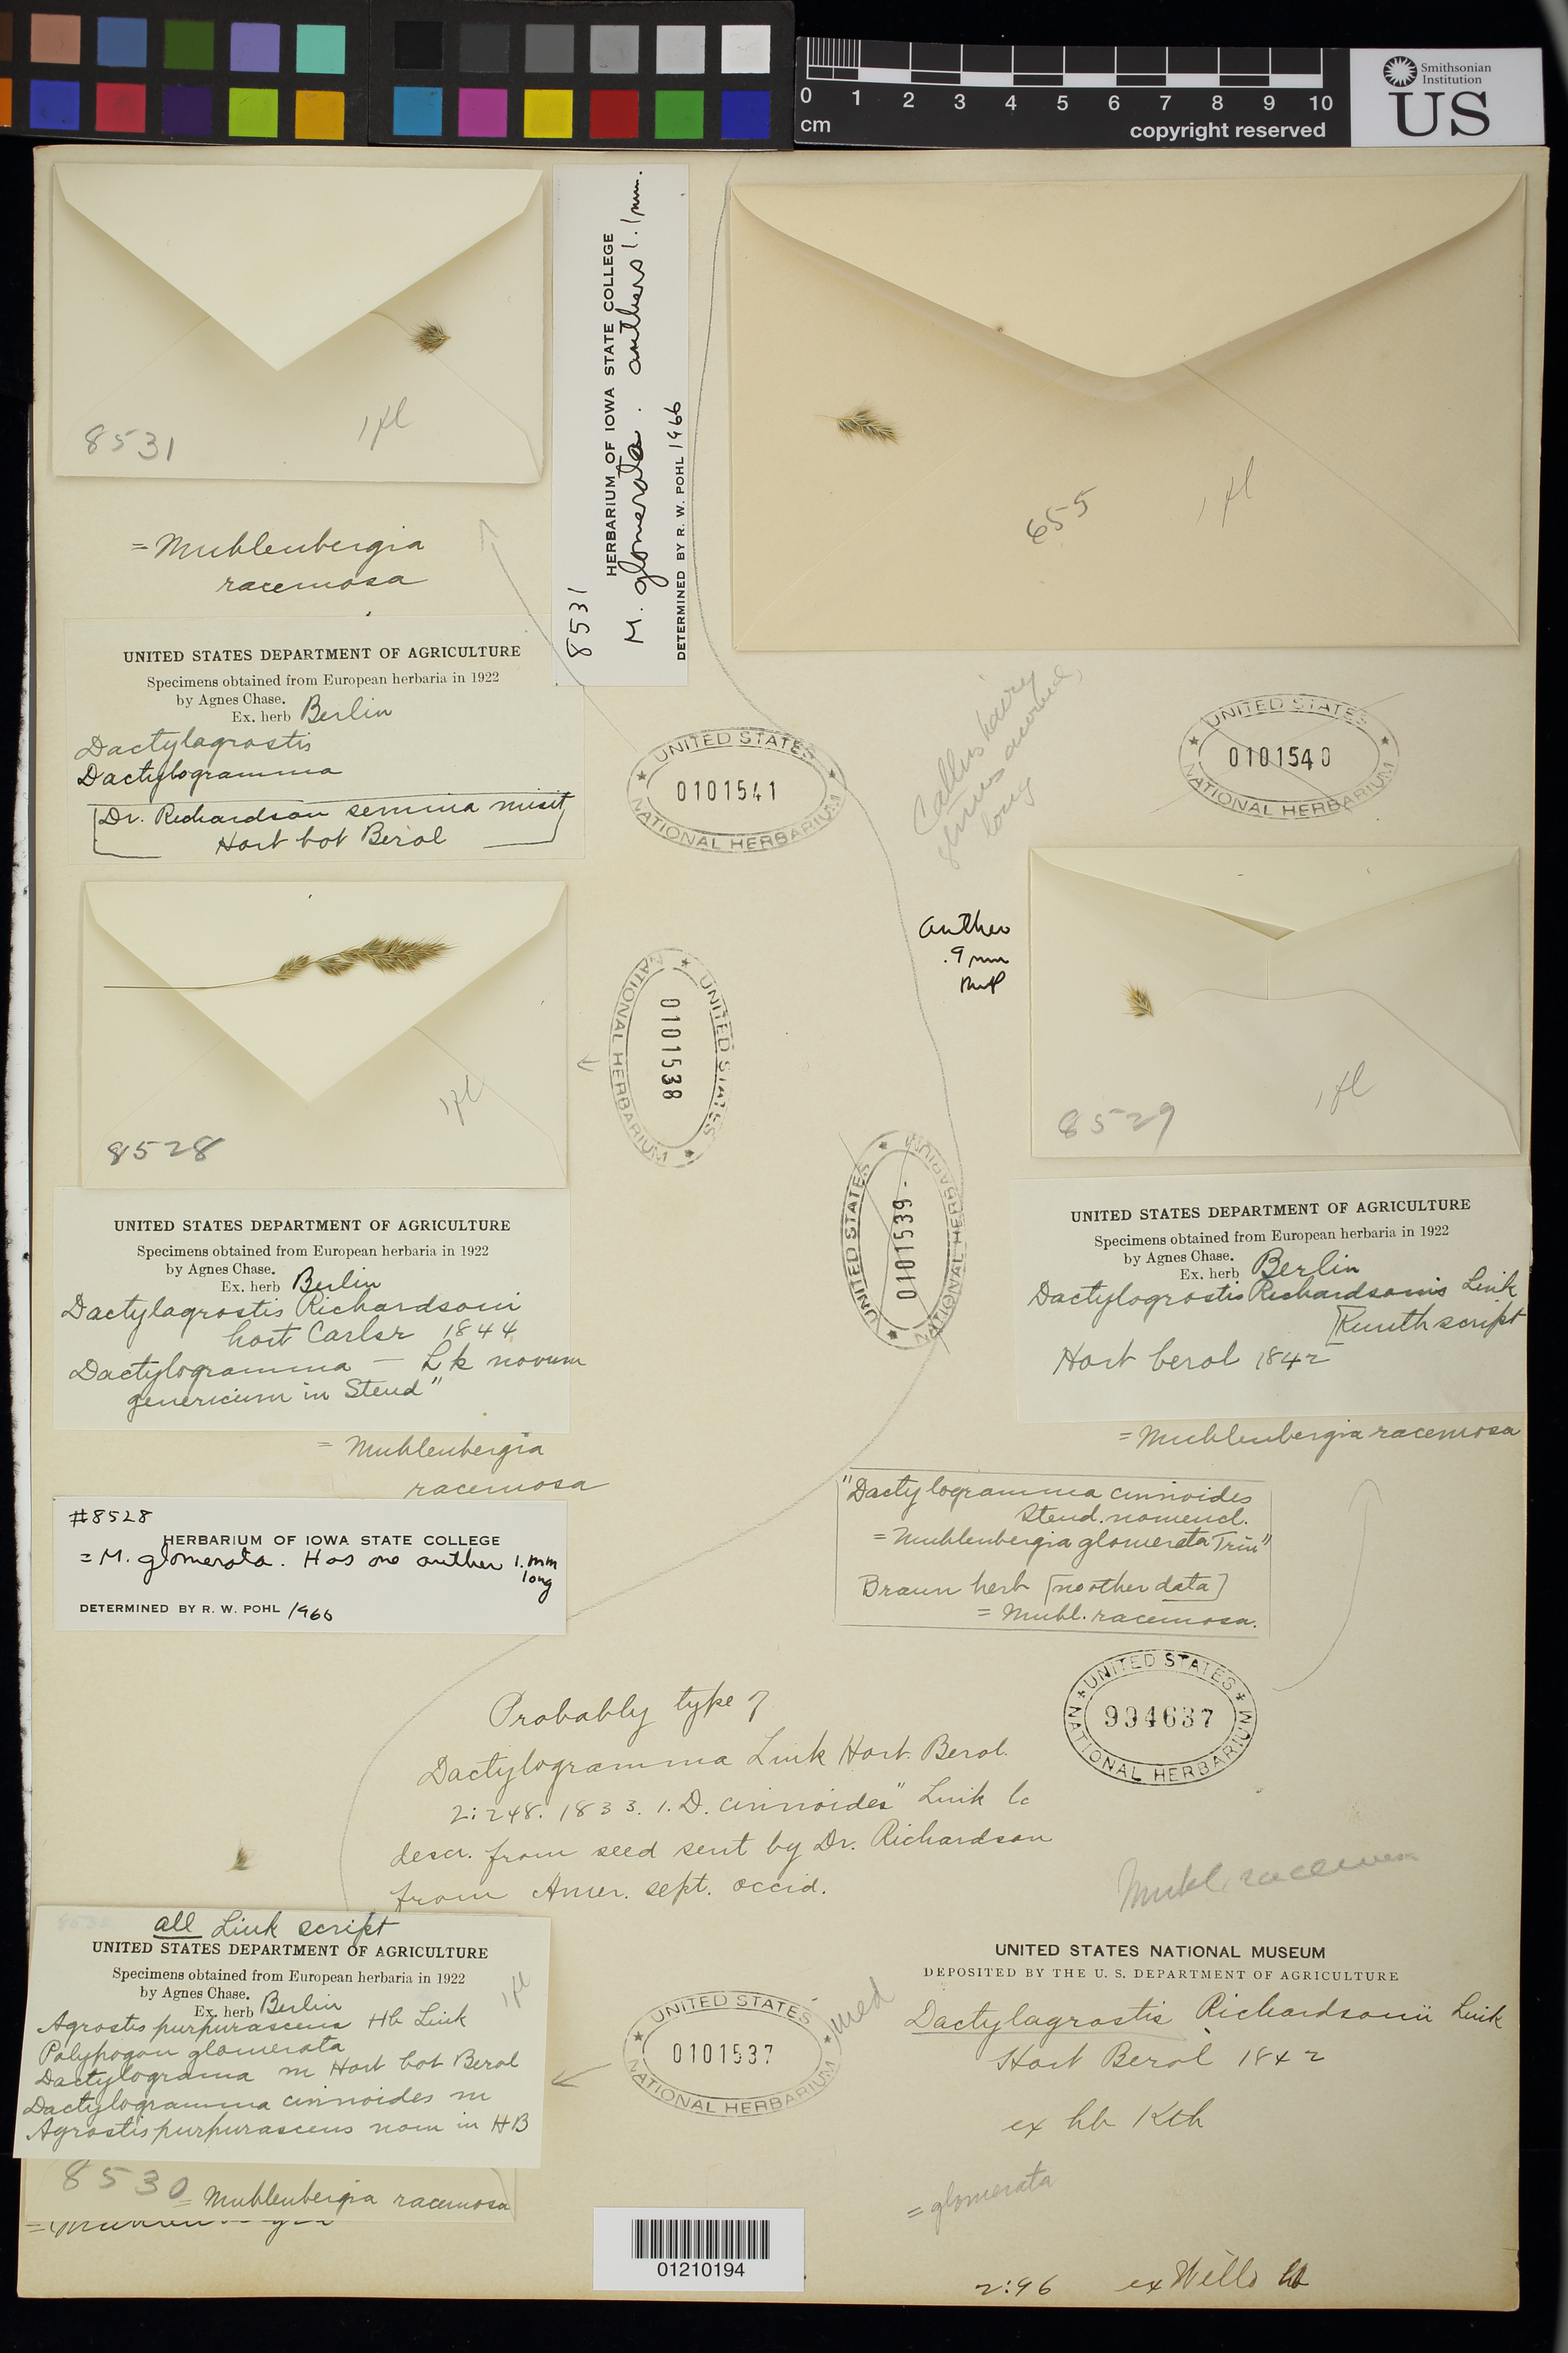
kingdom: Plantae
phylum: Tracheophyta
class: Liliopsida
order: Poales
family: Poaceae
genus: Dactylogramma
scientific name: Dactylogramma cinnoides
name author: Link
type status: Type Collection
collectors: Hort. Carlsr.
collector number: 8528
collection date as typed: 1844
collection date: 1844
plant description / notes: Fragmentary material of type specimen ex herb. Berlin.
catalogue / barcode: US 101538-2